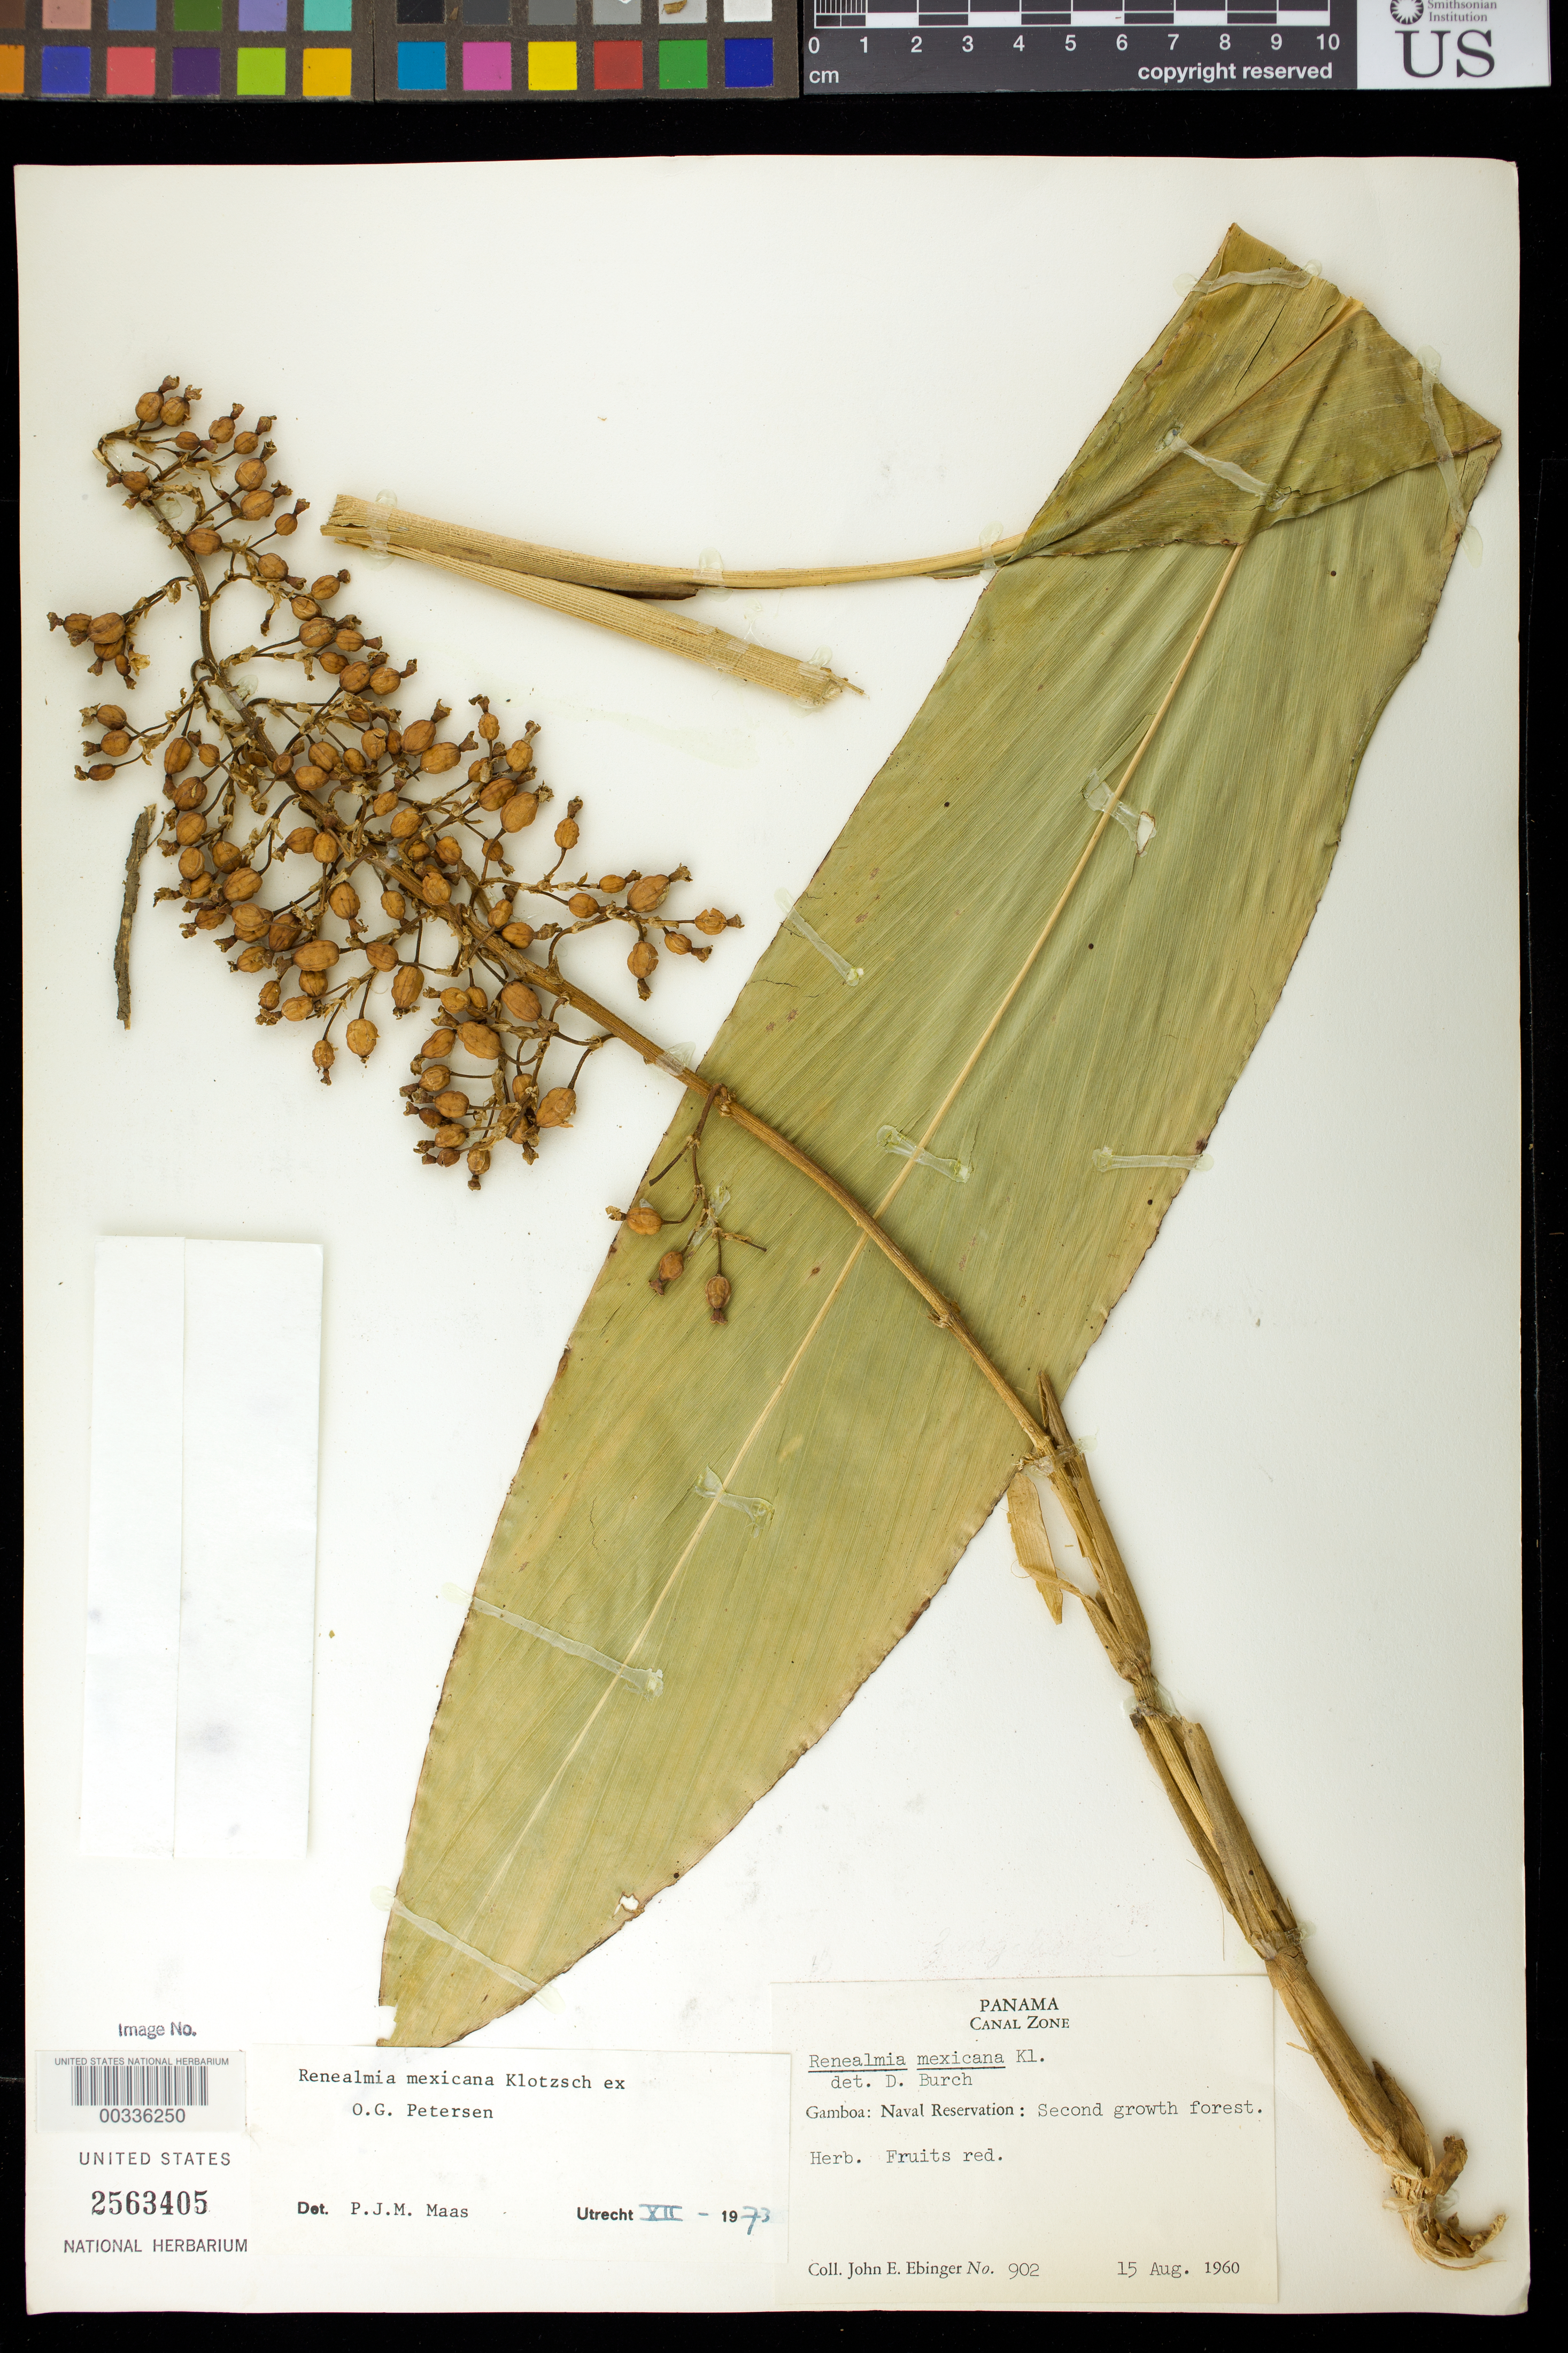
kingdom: Plantae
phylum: Tracheophyta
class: Liliopsida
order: Zingiberales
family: Zingiberaceae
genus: Renealmia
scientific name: Renealmia mexicana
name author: Klotzsch ex Petersen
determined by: Maas, Paul J. M.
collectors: J. Ebinger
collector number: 902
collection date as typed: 15 Aug 1960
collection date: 1960-08-15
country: Panama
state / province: Colón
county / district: Canal Zone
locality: Gamboa: Naval Reservation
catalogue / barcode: US 2563405